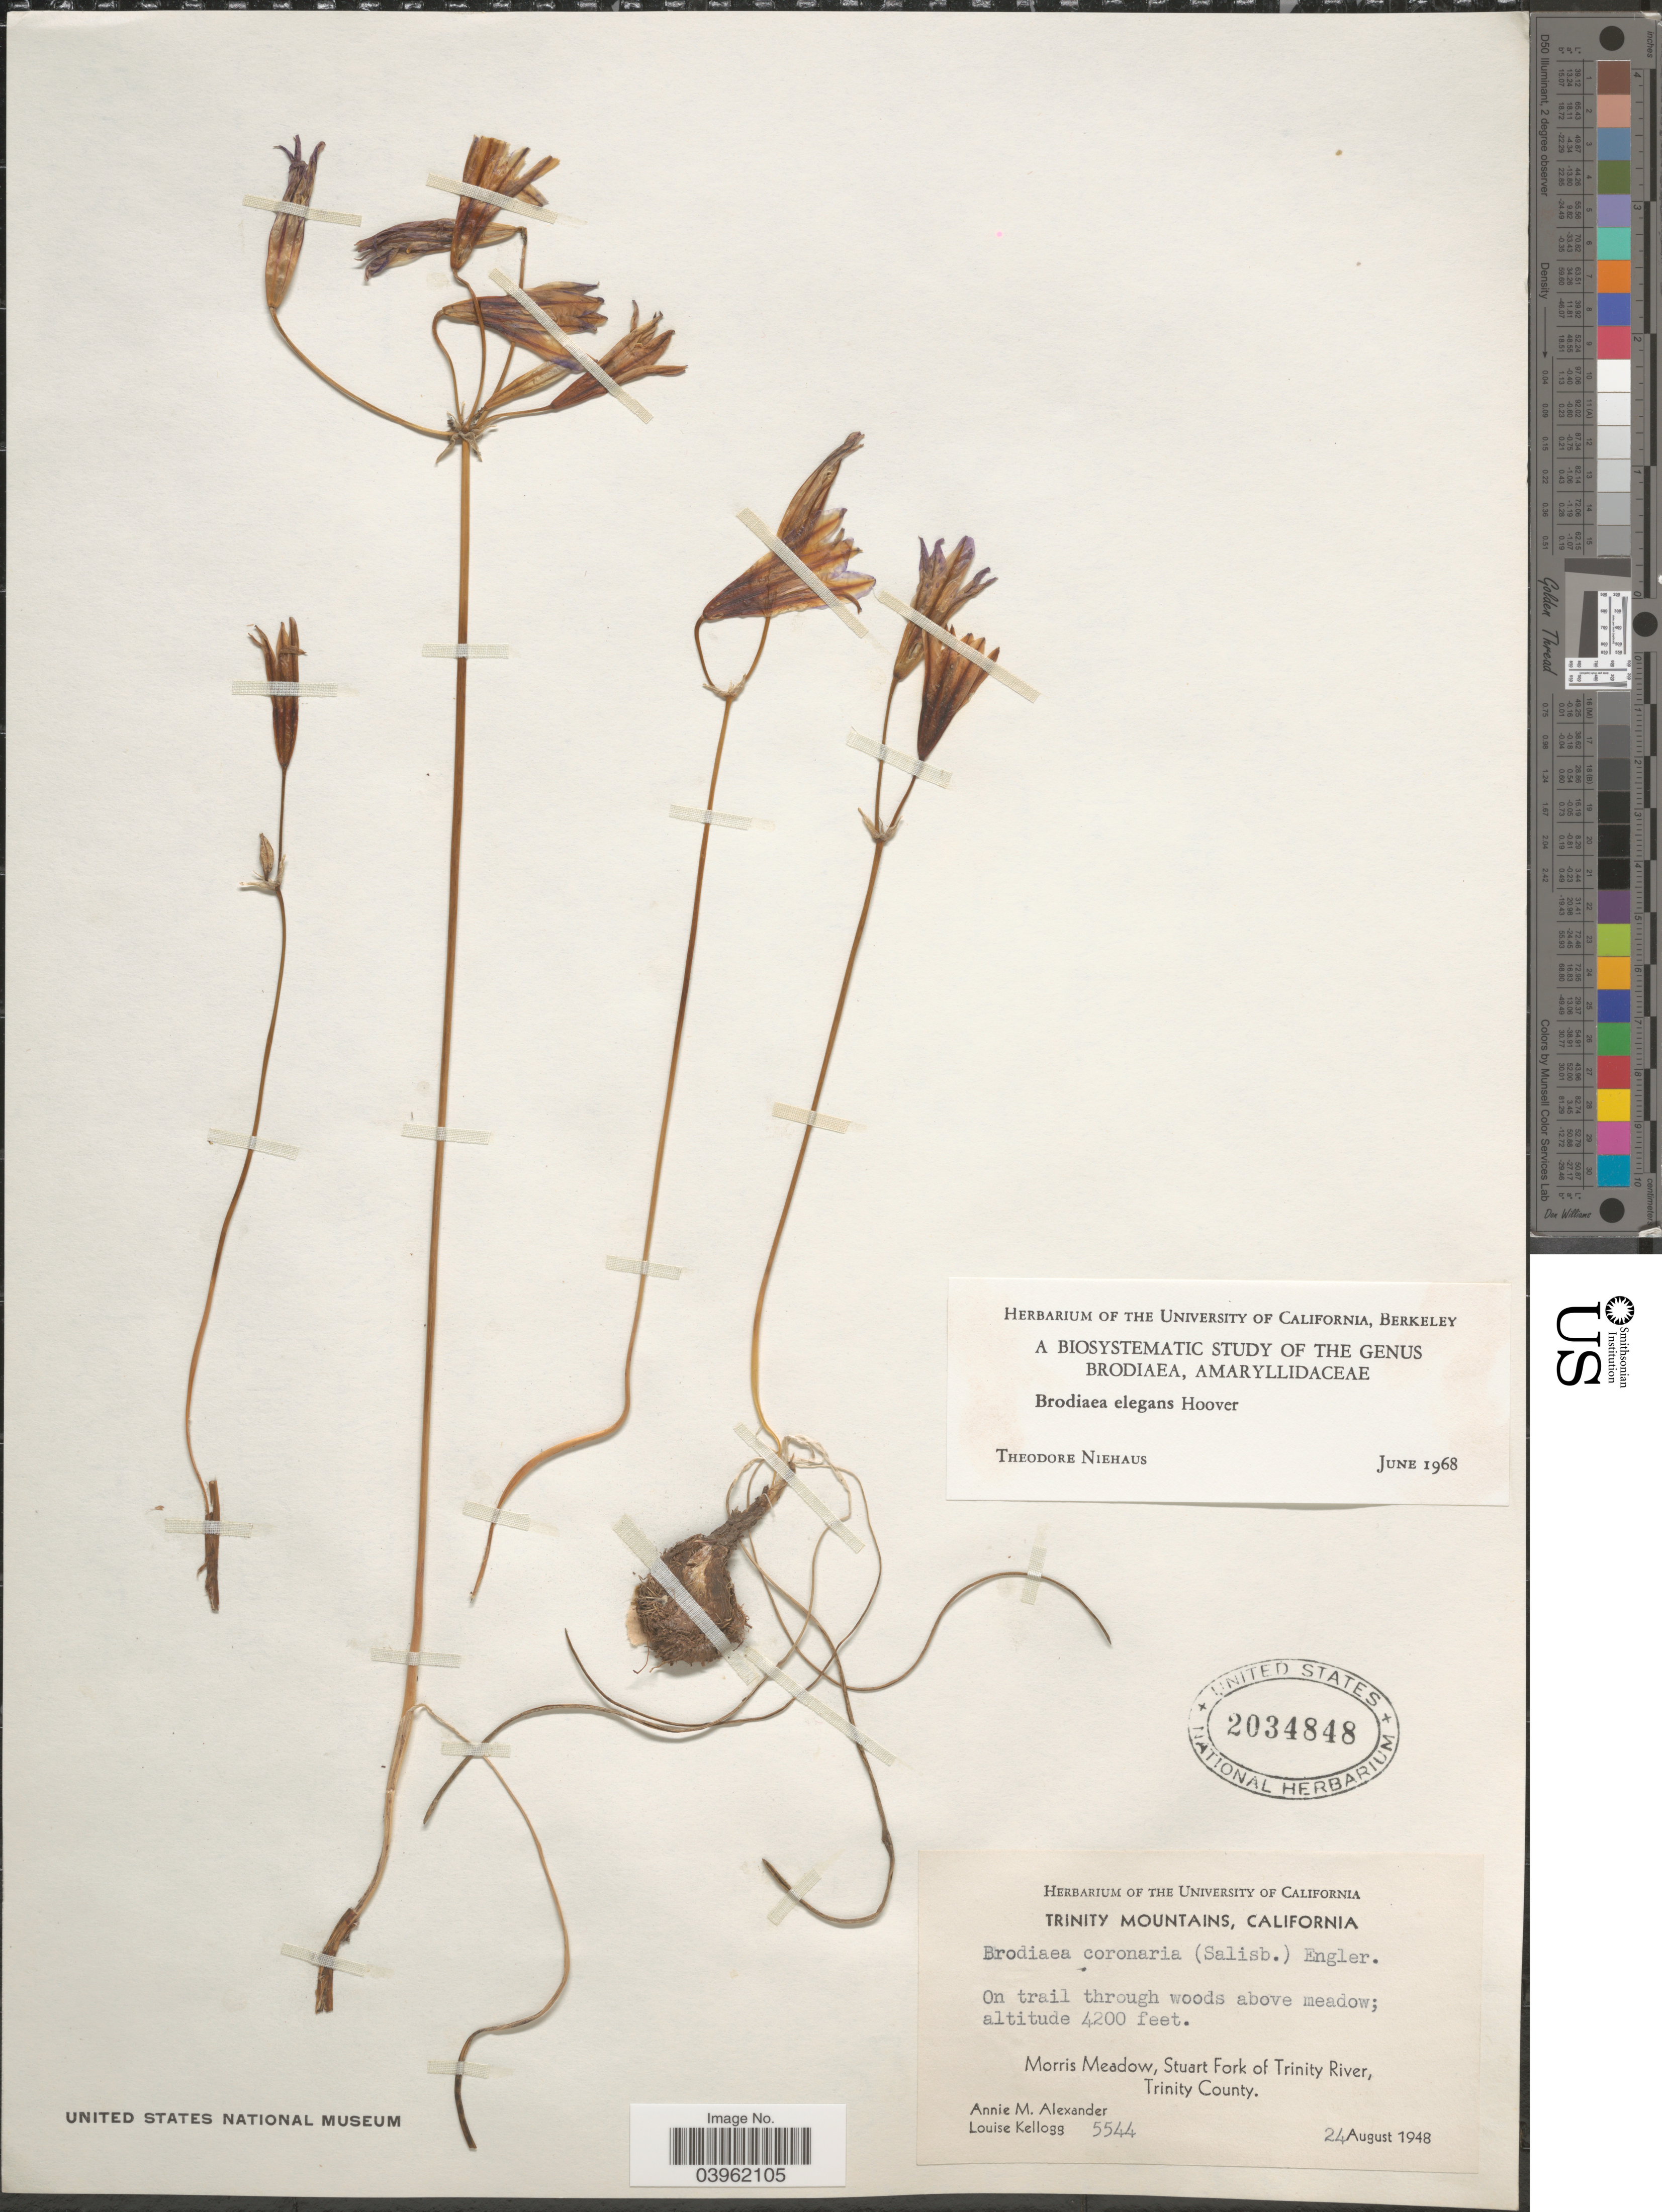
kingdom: Plantae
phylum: Tracheophyta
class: Liliopsida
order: Asparagales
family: Asparagaceae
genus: Brodiaea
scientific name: Brodiaea elegans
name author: Hoover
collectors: A. M. Alexander & L. Kellogg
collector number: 5544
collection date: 1948-08-24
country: United States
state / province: California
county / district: Trinity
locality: Trinity Mountains. Morris Meadow, Stuart Fork of Trinity River, Trinity County.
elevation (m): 1280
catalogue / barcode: US 2034848